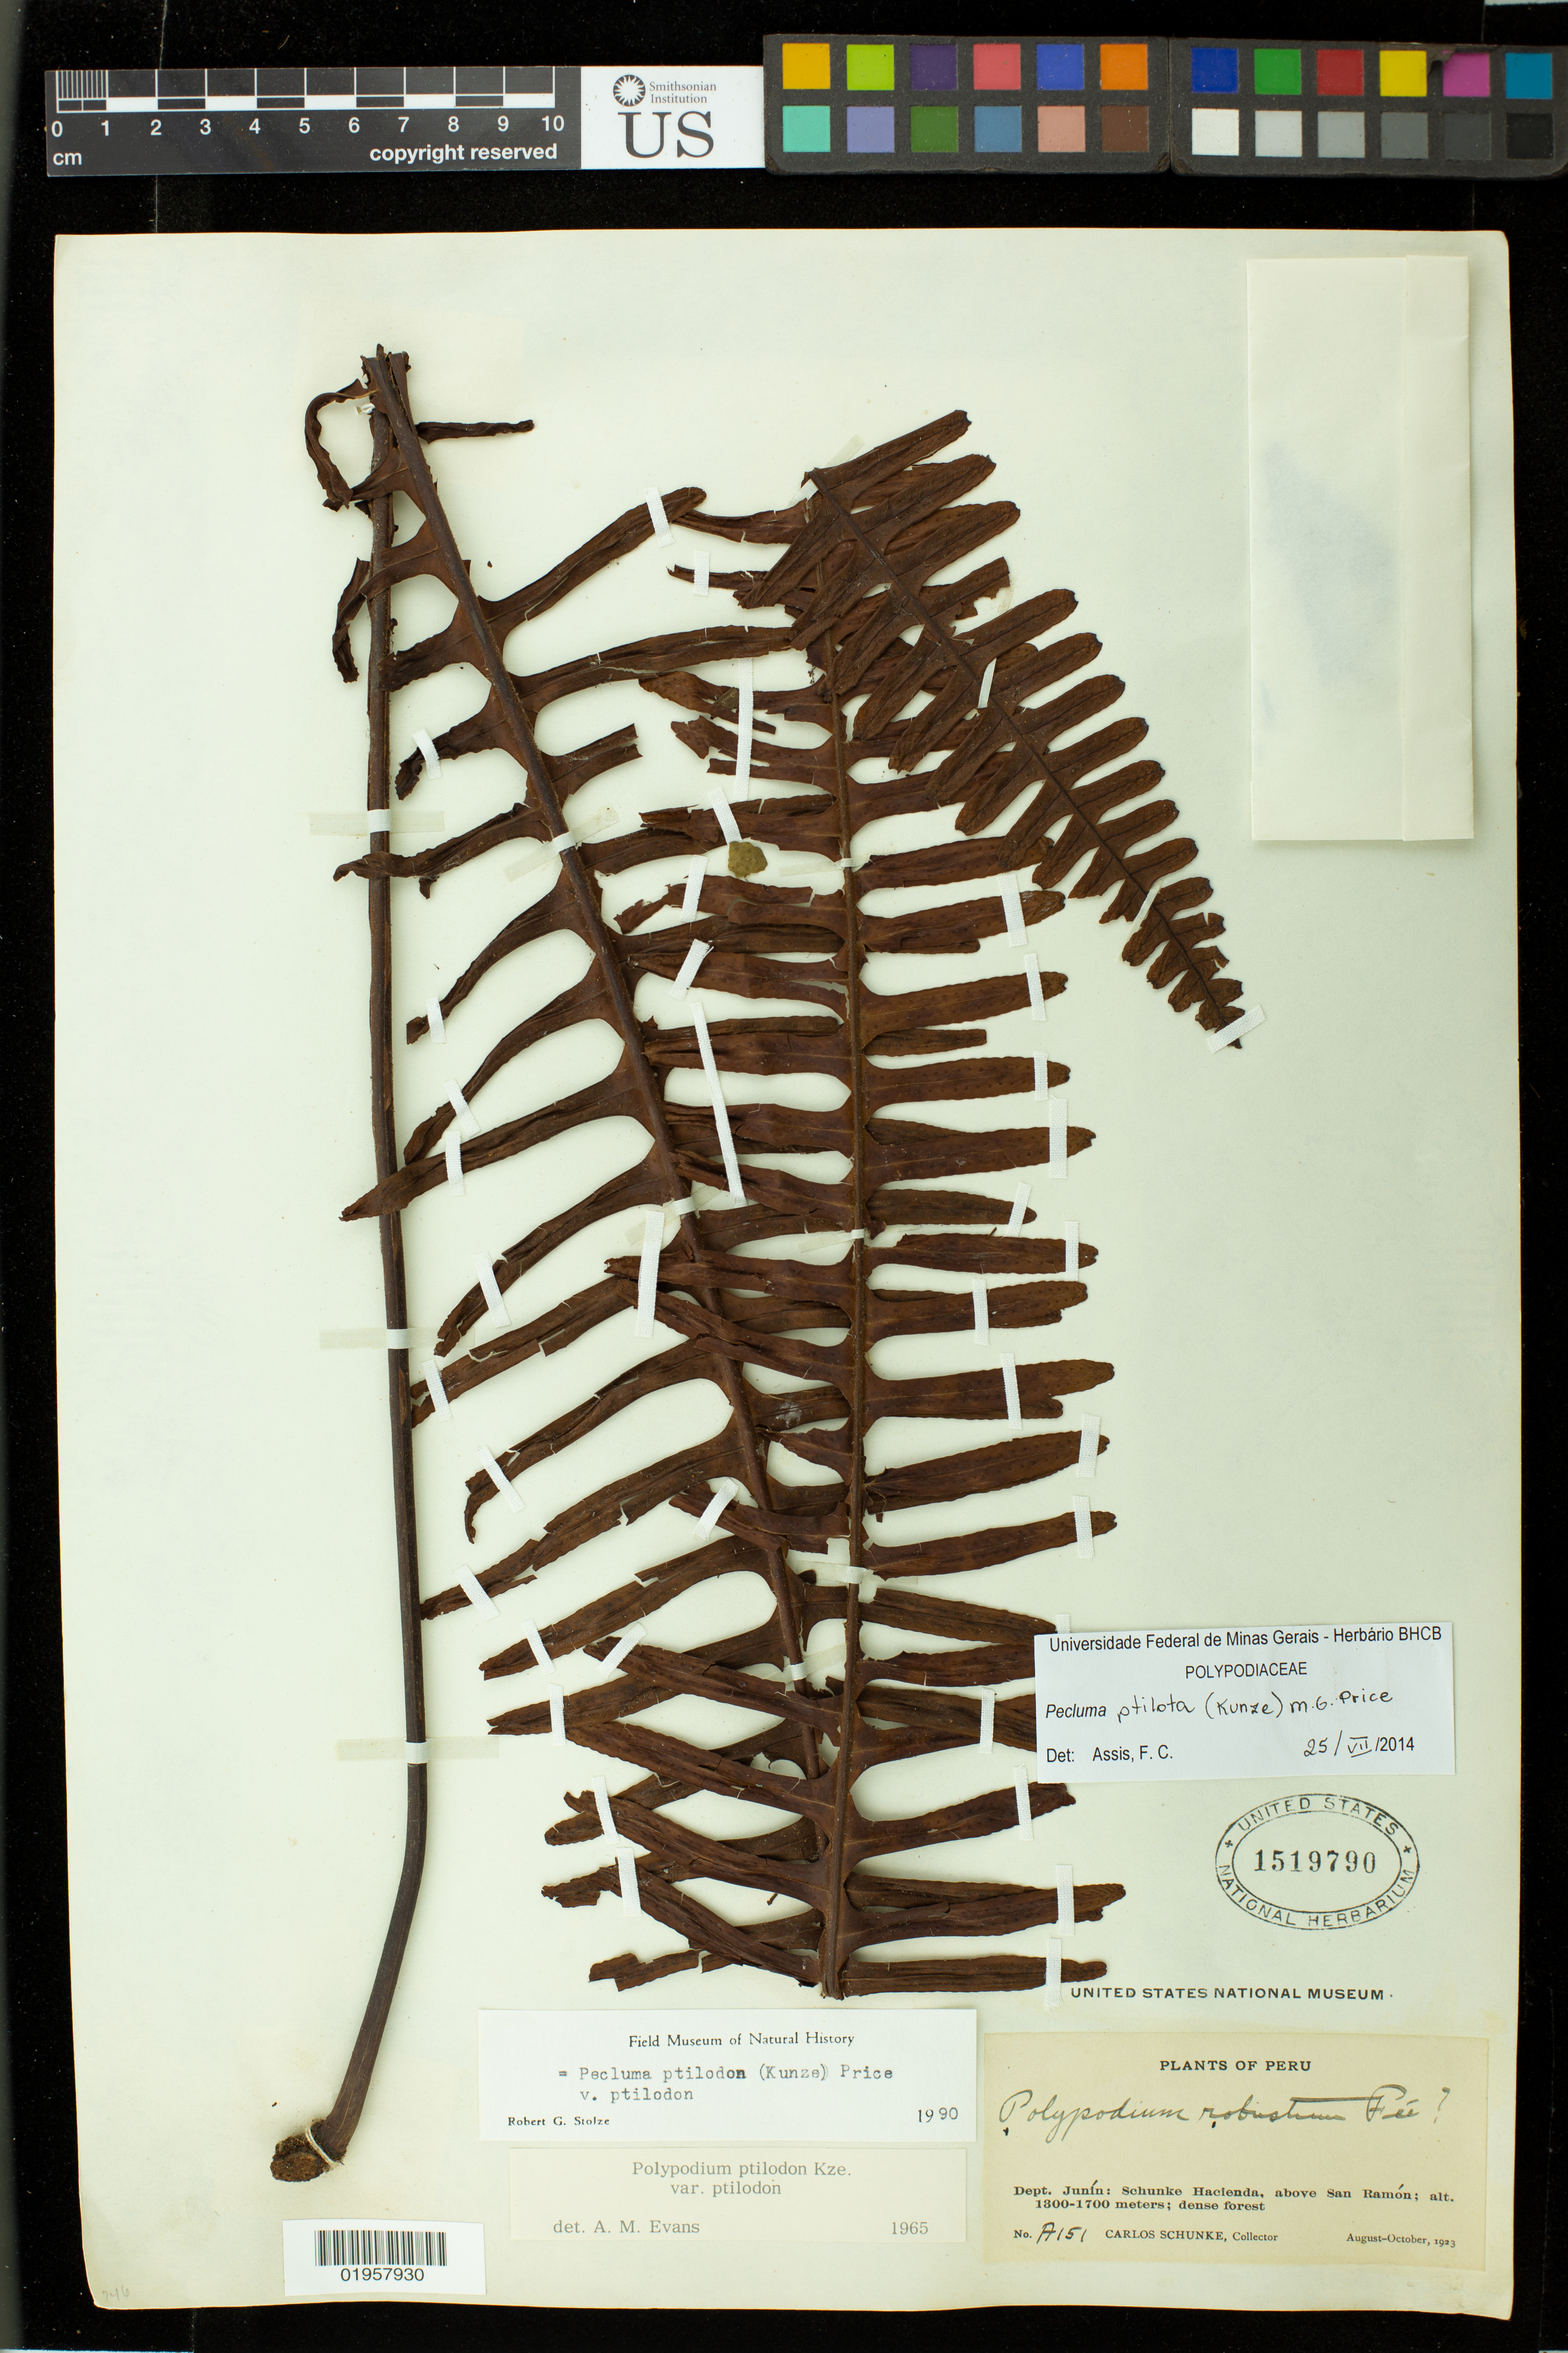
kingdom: Plantae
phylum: Tracheophyta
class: Polypodiopsida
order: Polypodiales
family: Polypodiaceae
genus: Pecluma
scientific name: Pecluma ptilota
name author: (Kunze) M.G. Price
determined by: Assis, F. C.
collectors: C. Schunke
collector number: A151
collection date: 1923-08/1923-10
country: Peru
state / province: Junín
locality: Schunke Hacienda, above San Ramón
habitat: Dense forest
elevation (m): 1300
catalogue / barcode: US 1519790